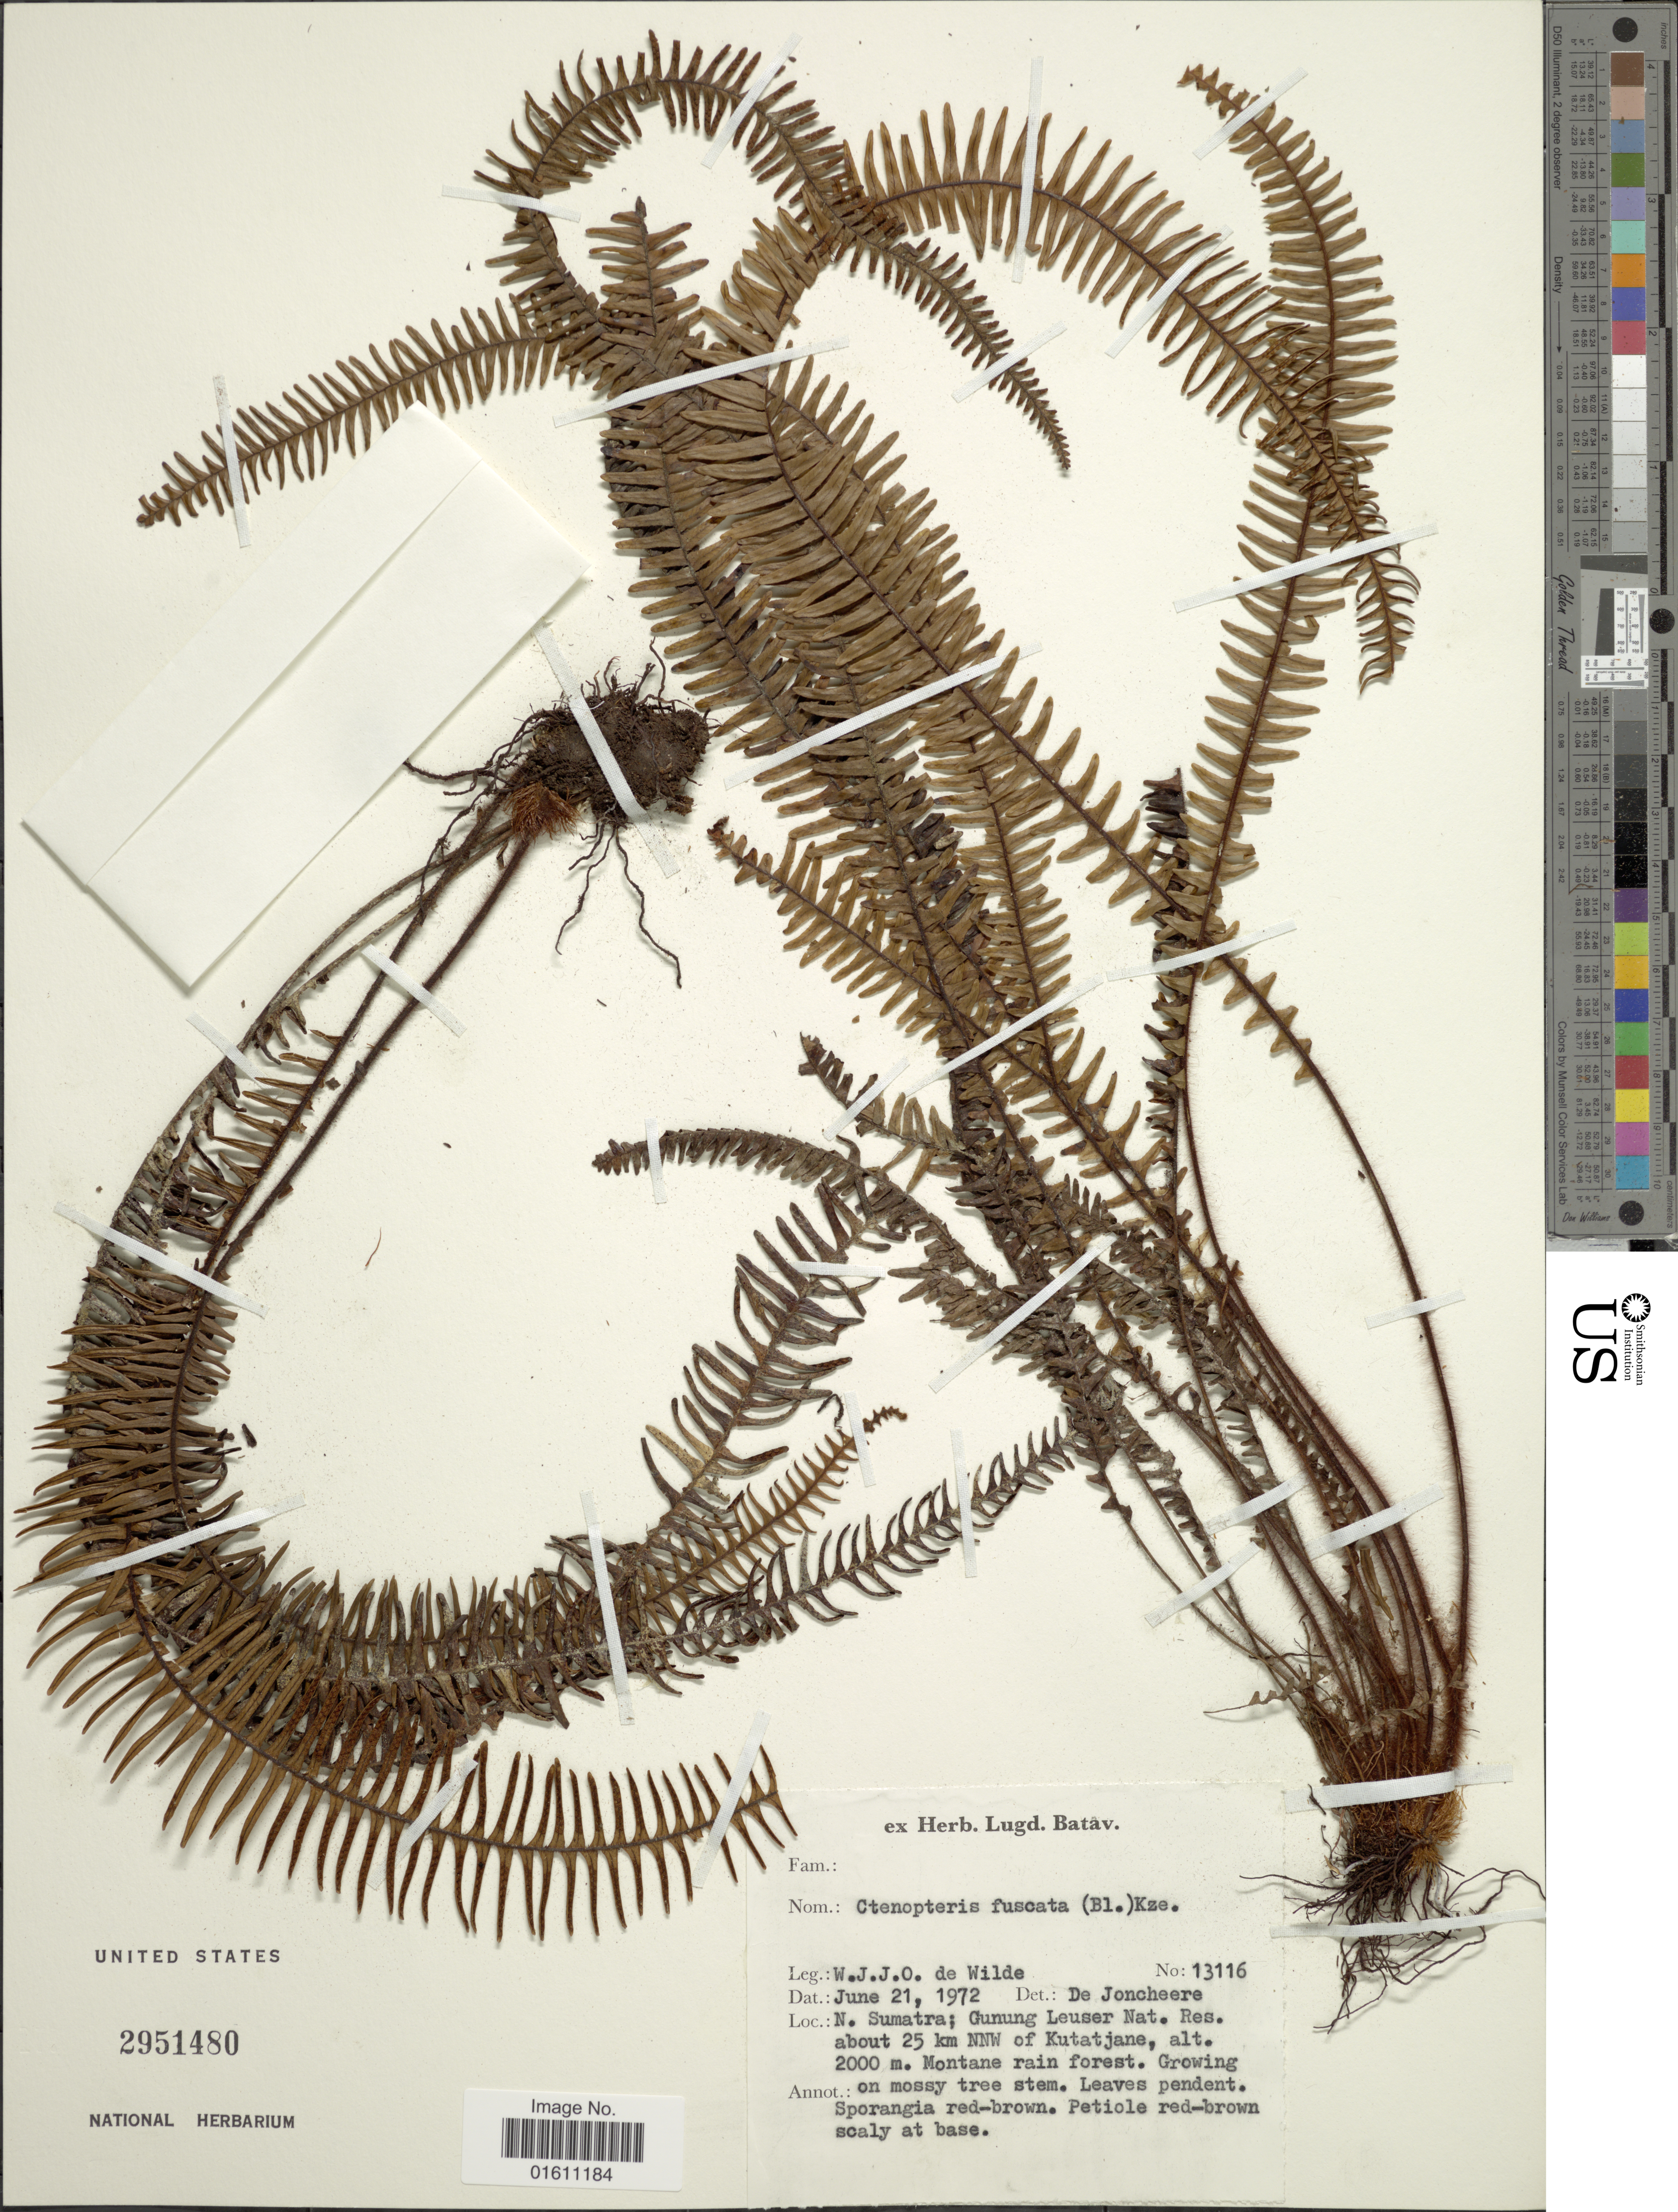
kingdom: Plantae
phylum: Tracheophyta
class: Polypodiopsida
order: Polypodiales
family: Polypodiaceae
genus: Dasygrammitis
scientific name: Dasygrammitis fuscata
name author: (Blume) Parris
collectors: W. J. de Wilde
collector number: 13116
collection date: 1972-06-21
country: Indonesia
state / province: Sumatra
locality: N. Sumatra; Gunung Leuser Nat. res. about 25 km NNW of Kutatjane.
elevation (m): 2000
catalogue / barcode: US 2951480